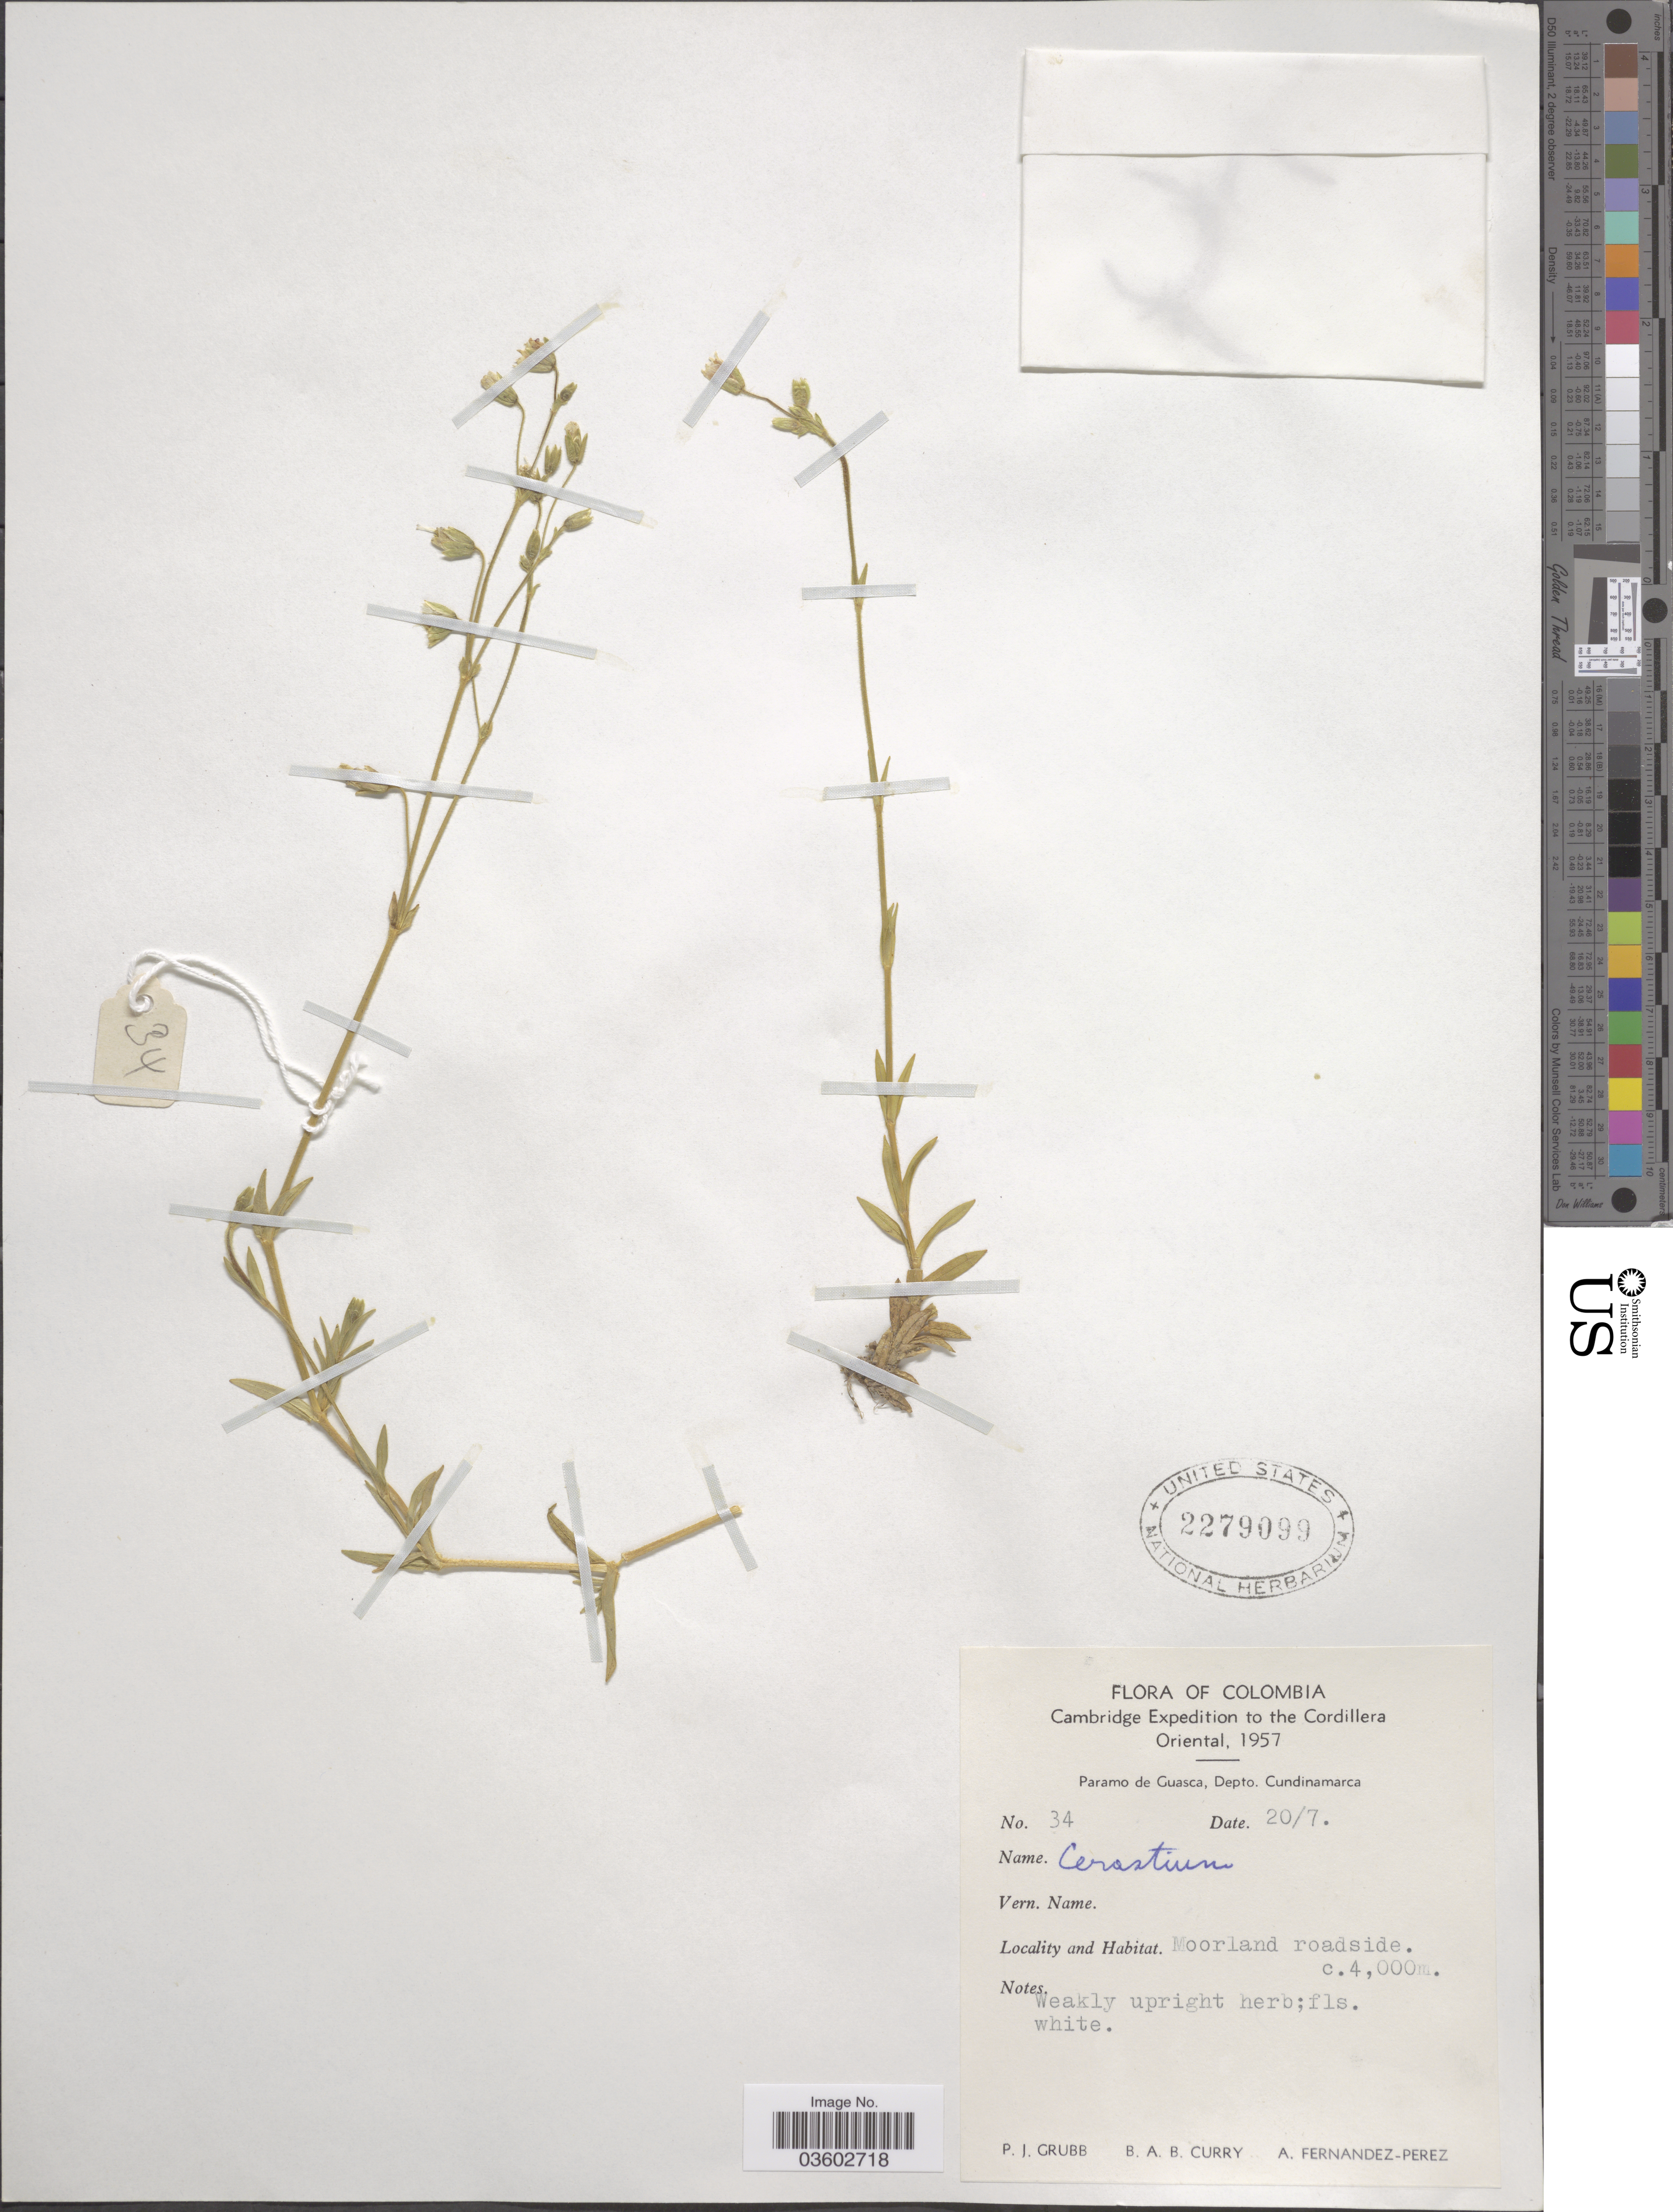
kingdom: Plantae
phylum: Tracheophyta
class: Magnoliopsida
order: Caryophyllales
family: Caryophyllaceae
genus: Cerastium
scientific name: Cerastium sp.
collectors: P. J. Grubb, B. A. B. Curry & A. Fernández-Pérez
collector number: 34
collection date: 1957-07-20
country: Colombia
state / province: Cundinamarca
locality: The Cordillera Oriental. Paramo de Guasca, Depto. Cundinamarca. Moorland roadside.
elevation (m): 4000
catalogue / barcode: US 2279099